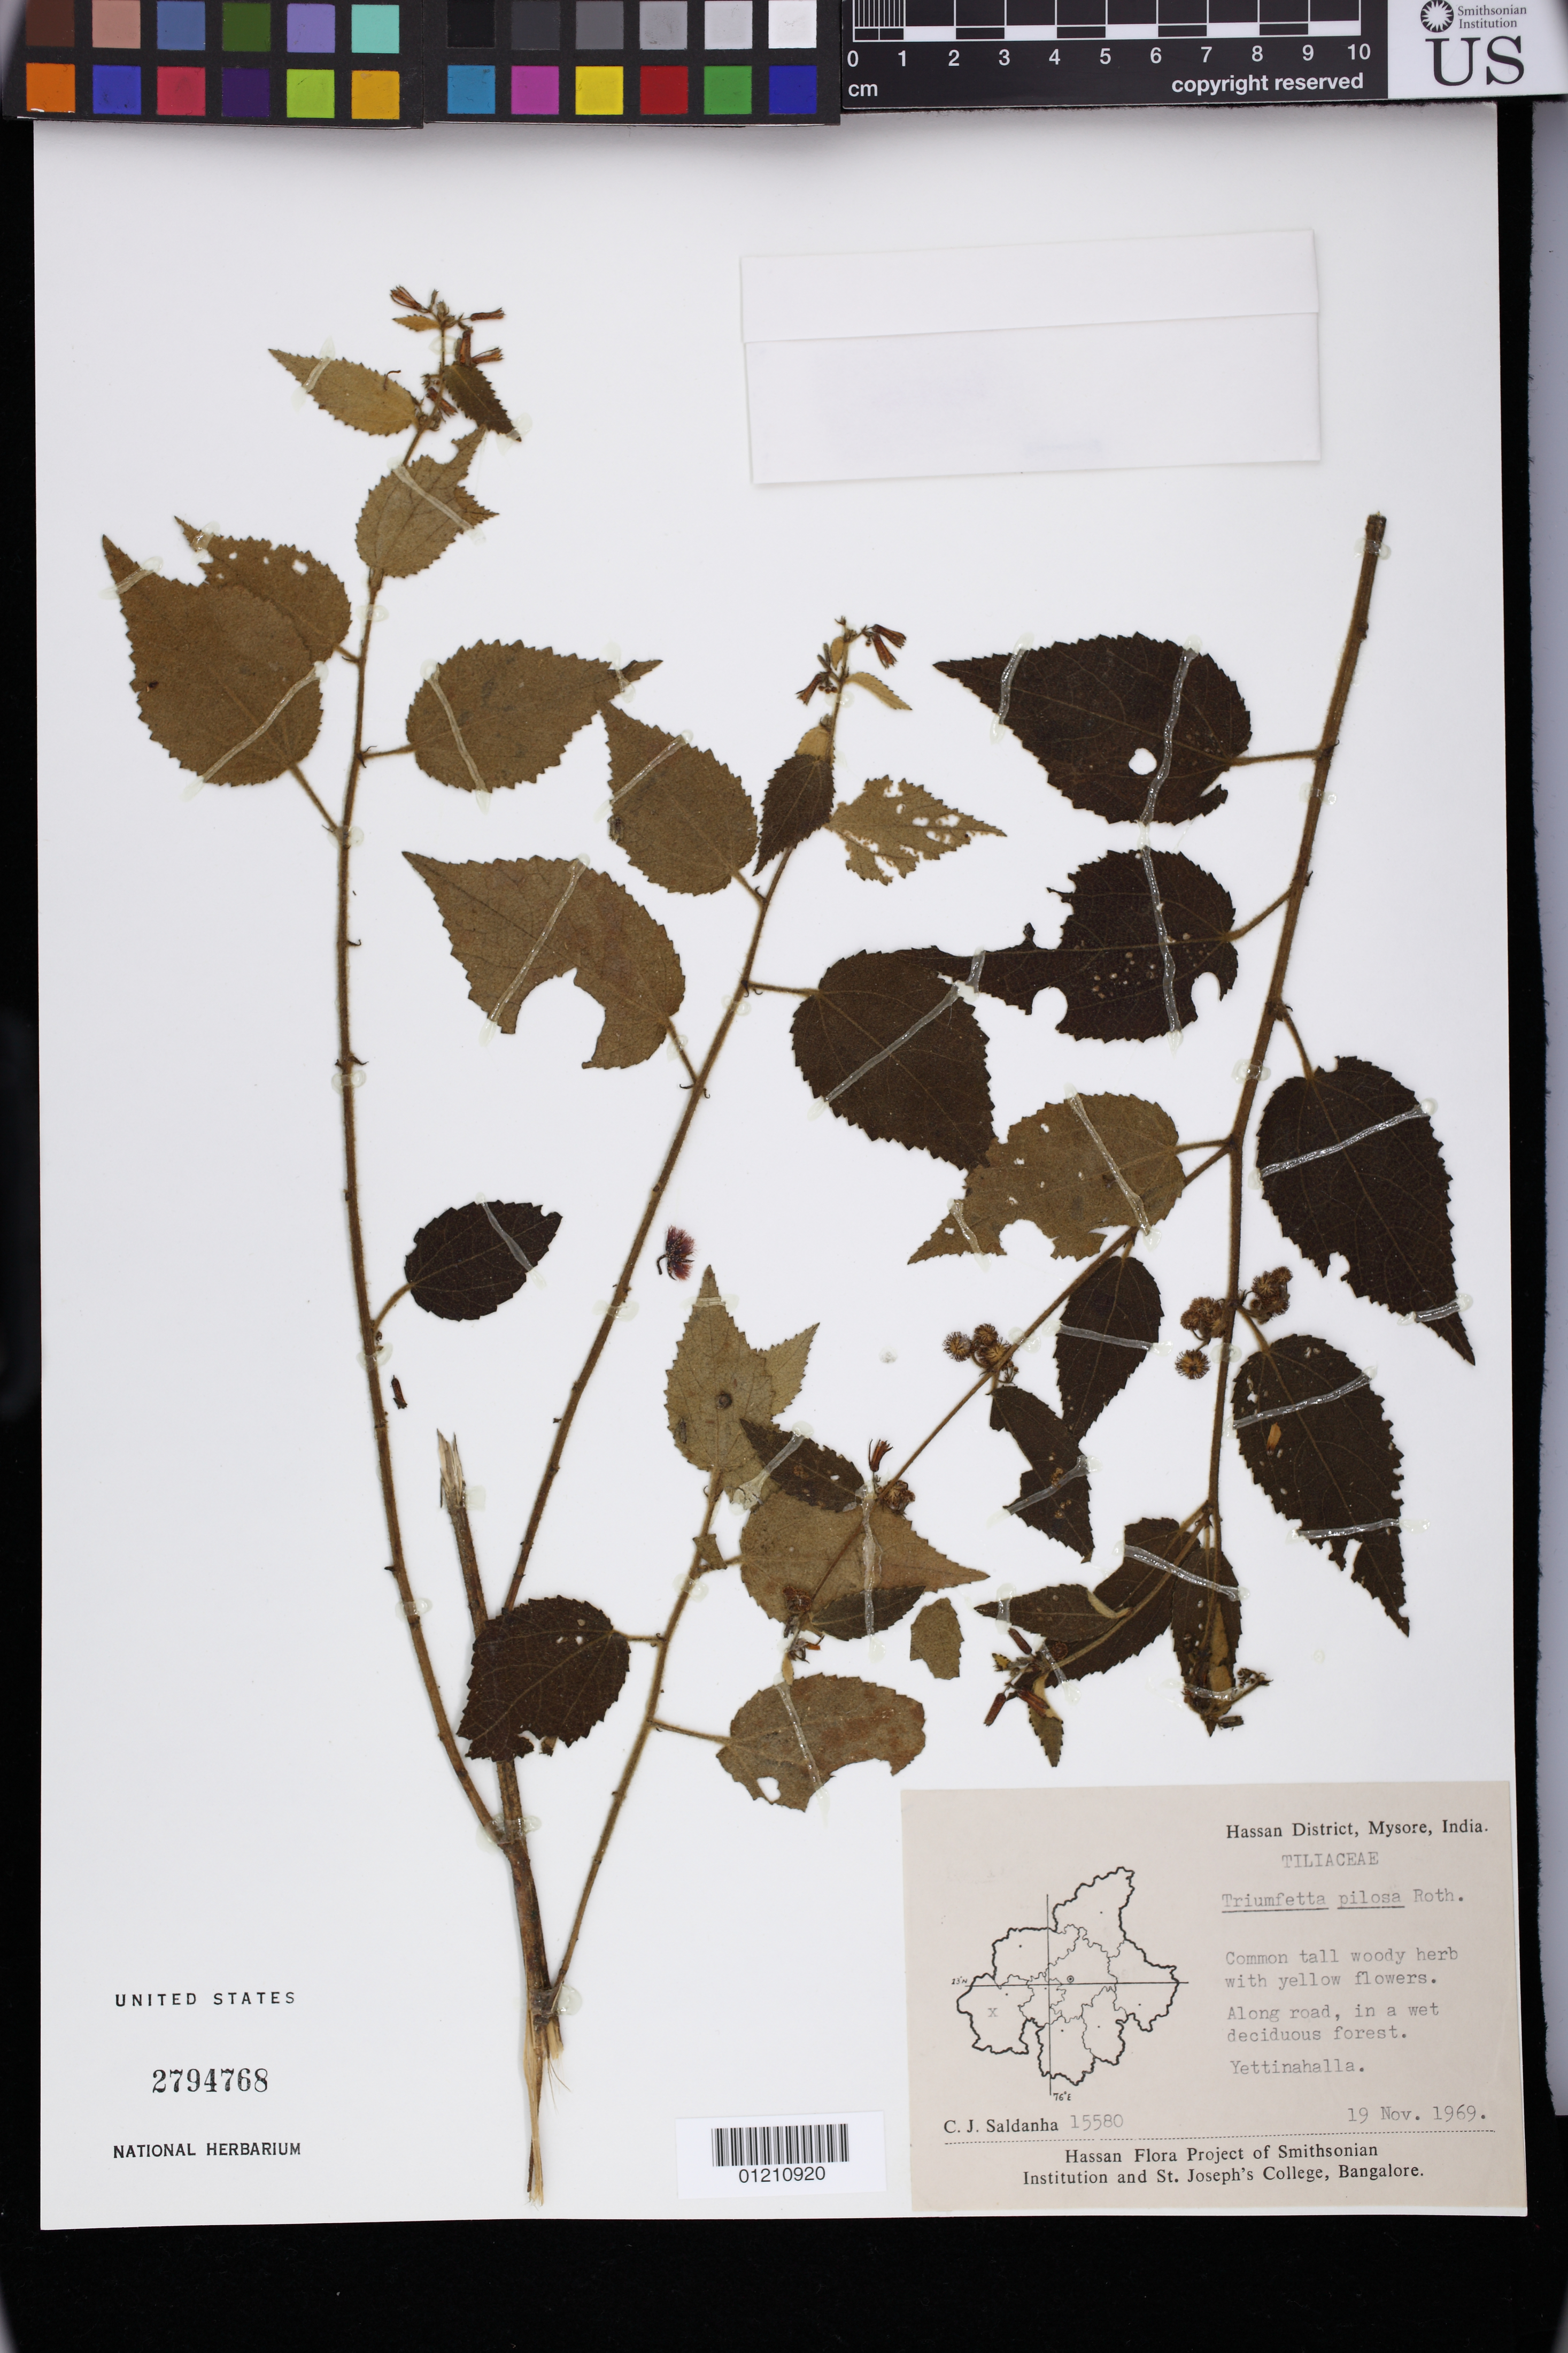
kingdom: Plantae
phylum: Tracheophyta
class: Magnoliopsida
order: Malvales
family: Malvaceae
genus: Triumfetta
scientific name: Triumfetta pilosa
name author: Roth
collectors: C. J. Saldanha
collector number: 15580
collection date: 1969-11-19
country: India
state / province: Karnataka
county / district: Hassan District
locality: Mysore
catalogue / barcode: US 2794768